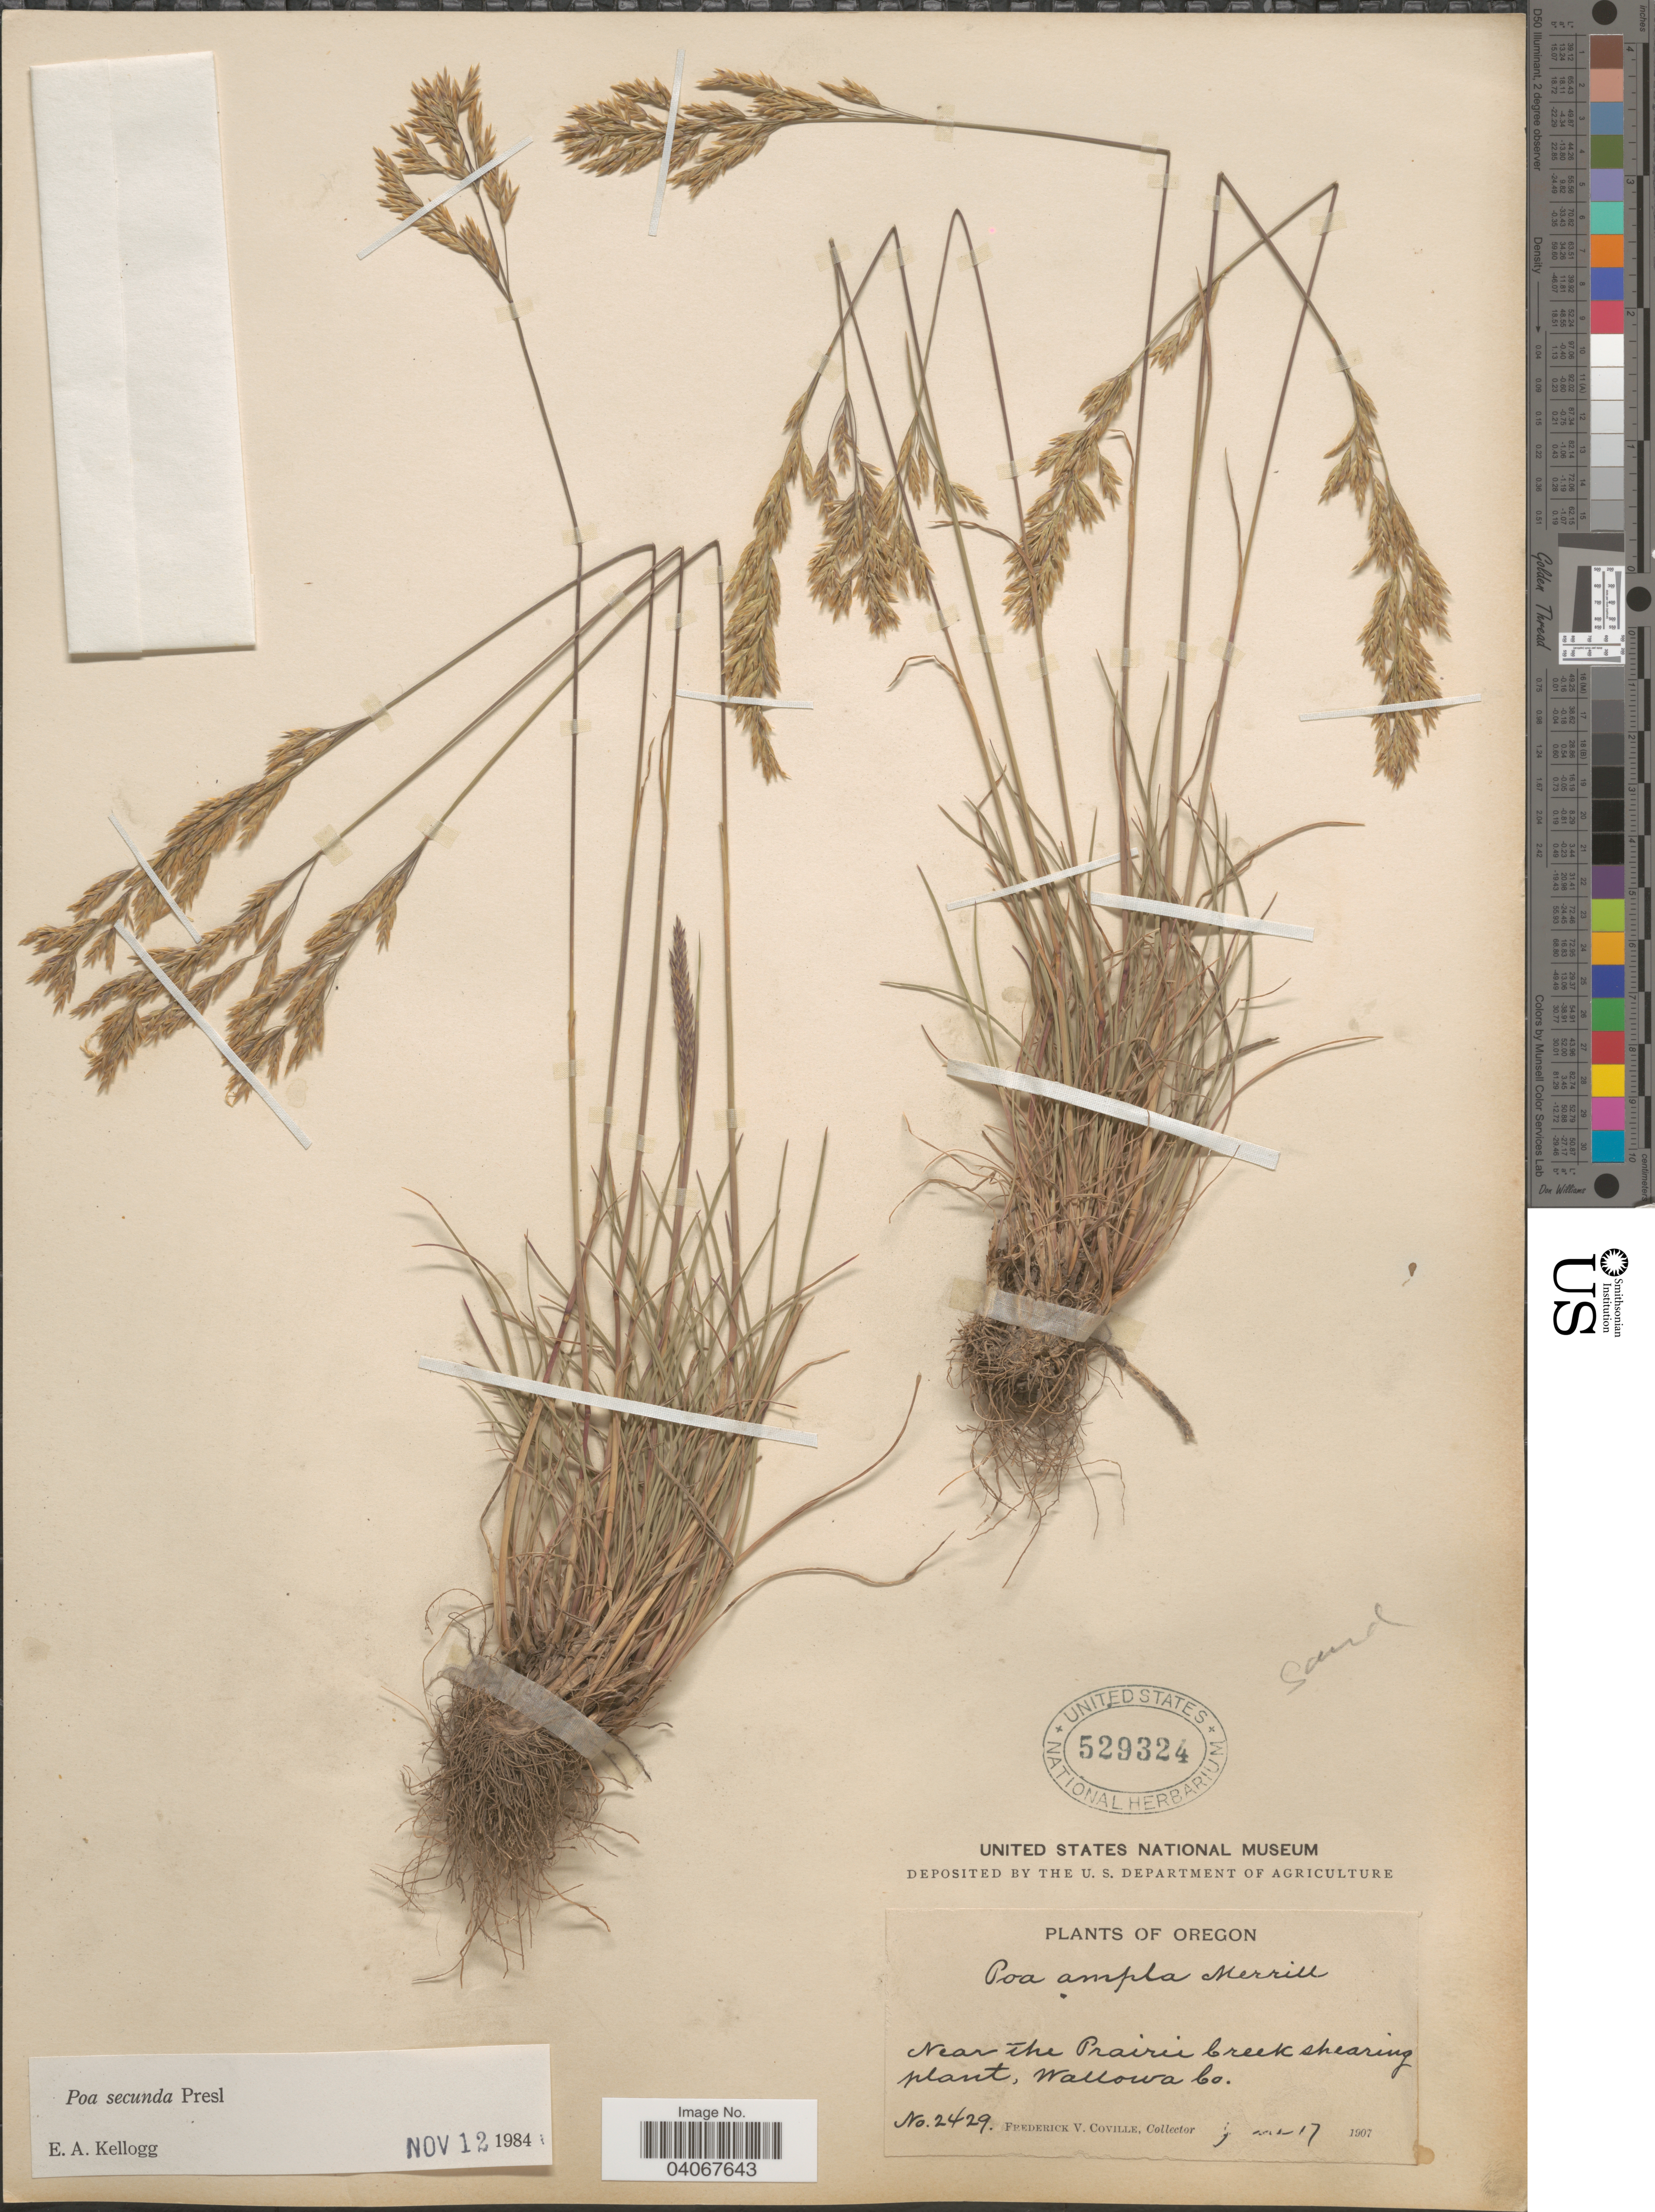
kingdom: Plantae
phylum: Tracheophyta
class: Liliopsida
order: Poales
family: Poaceae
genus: Poa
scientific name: Poa secunda subsp. secunda var. secunda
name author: J. Presl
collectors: F. V. Coville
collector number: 2429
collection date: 1907-06-17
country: United States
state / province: Oregon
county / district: Wallowa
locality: Near the Prairie Creek shearing plant, Wallowa Co.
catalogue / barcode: US 529324